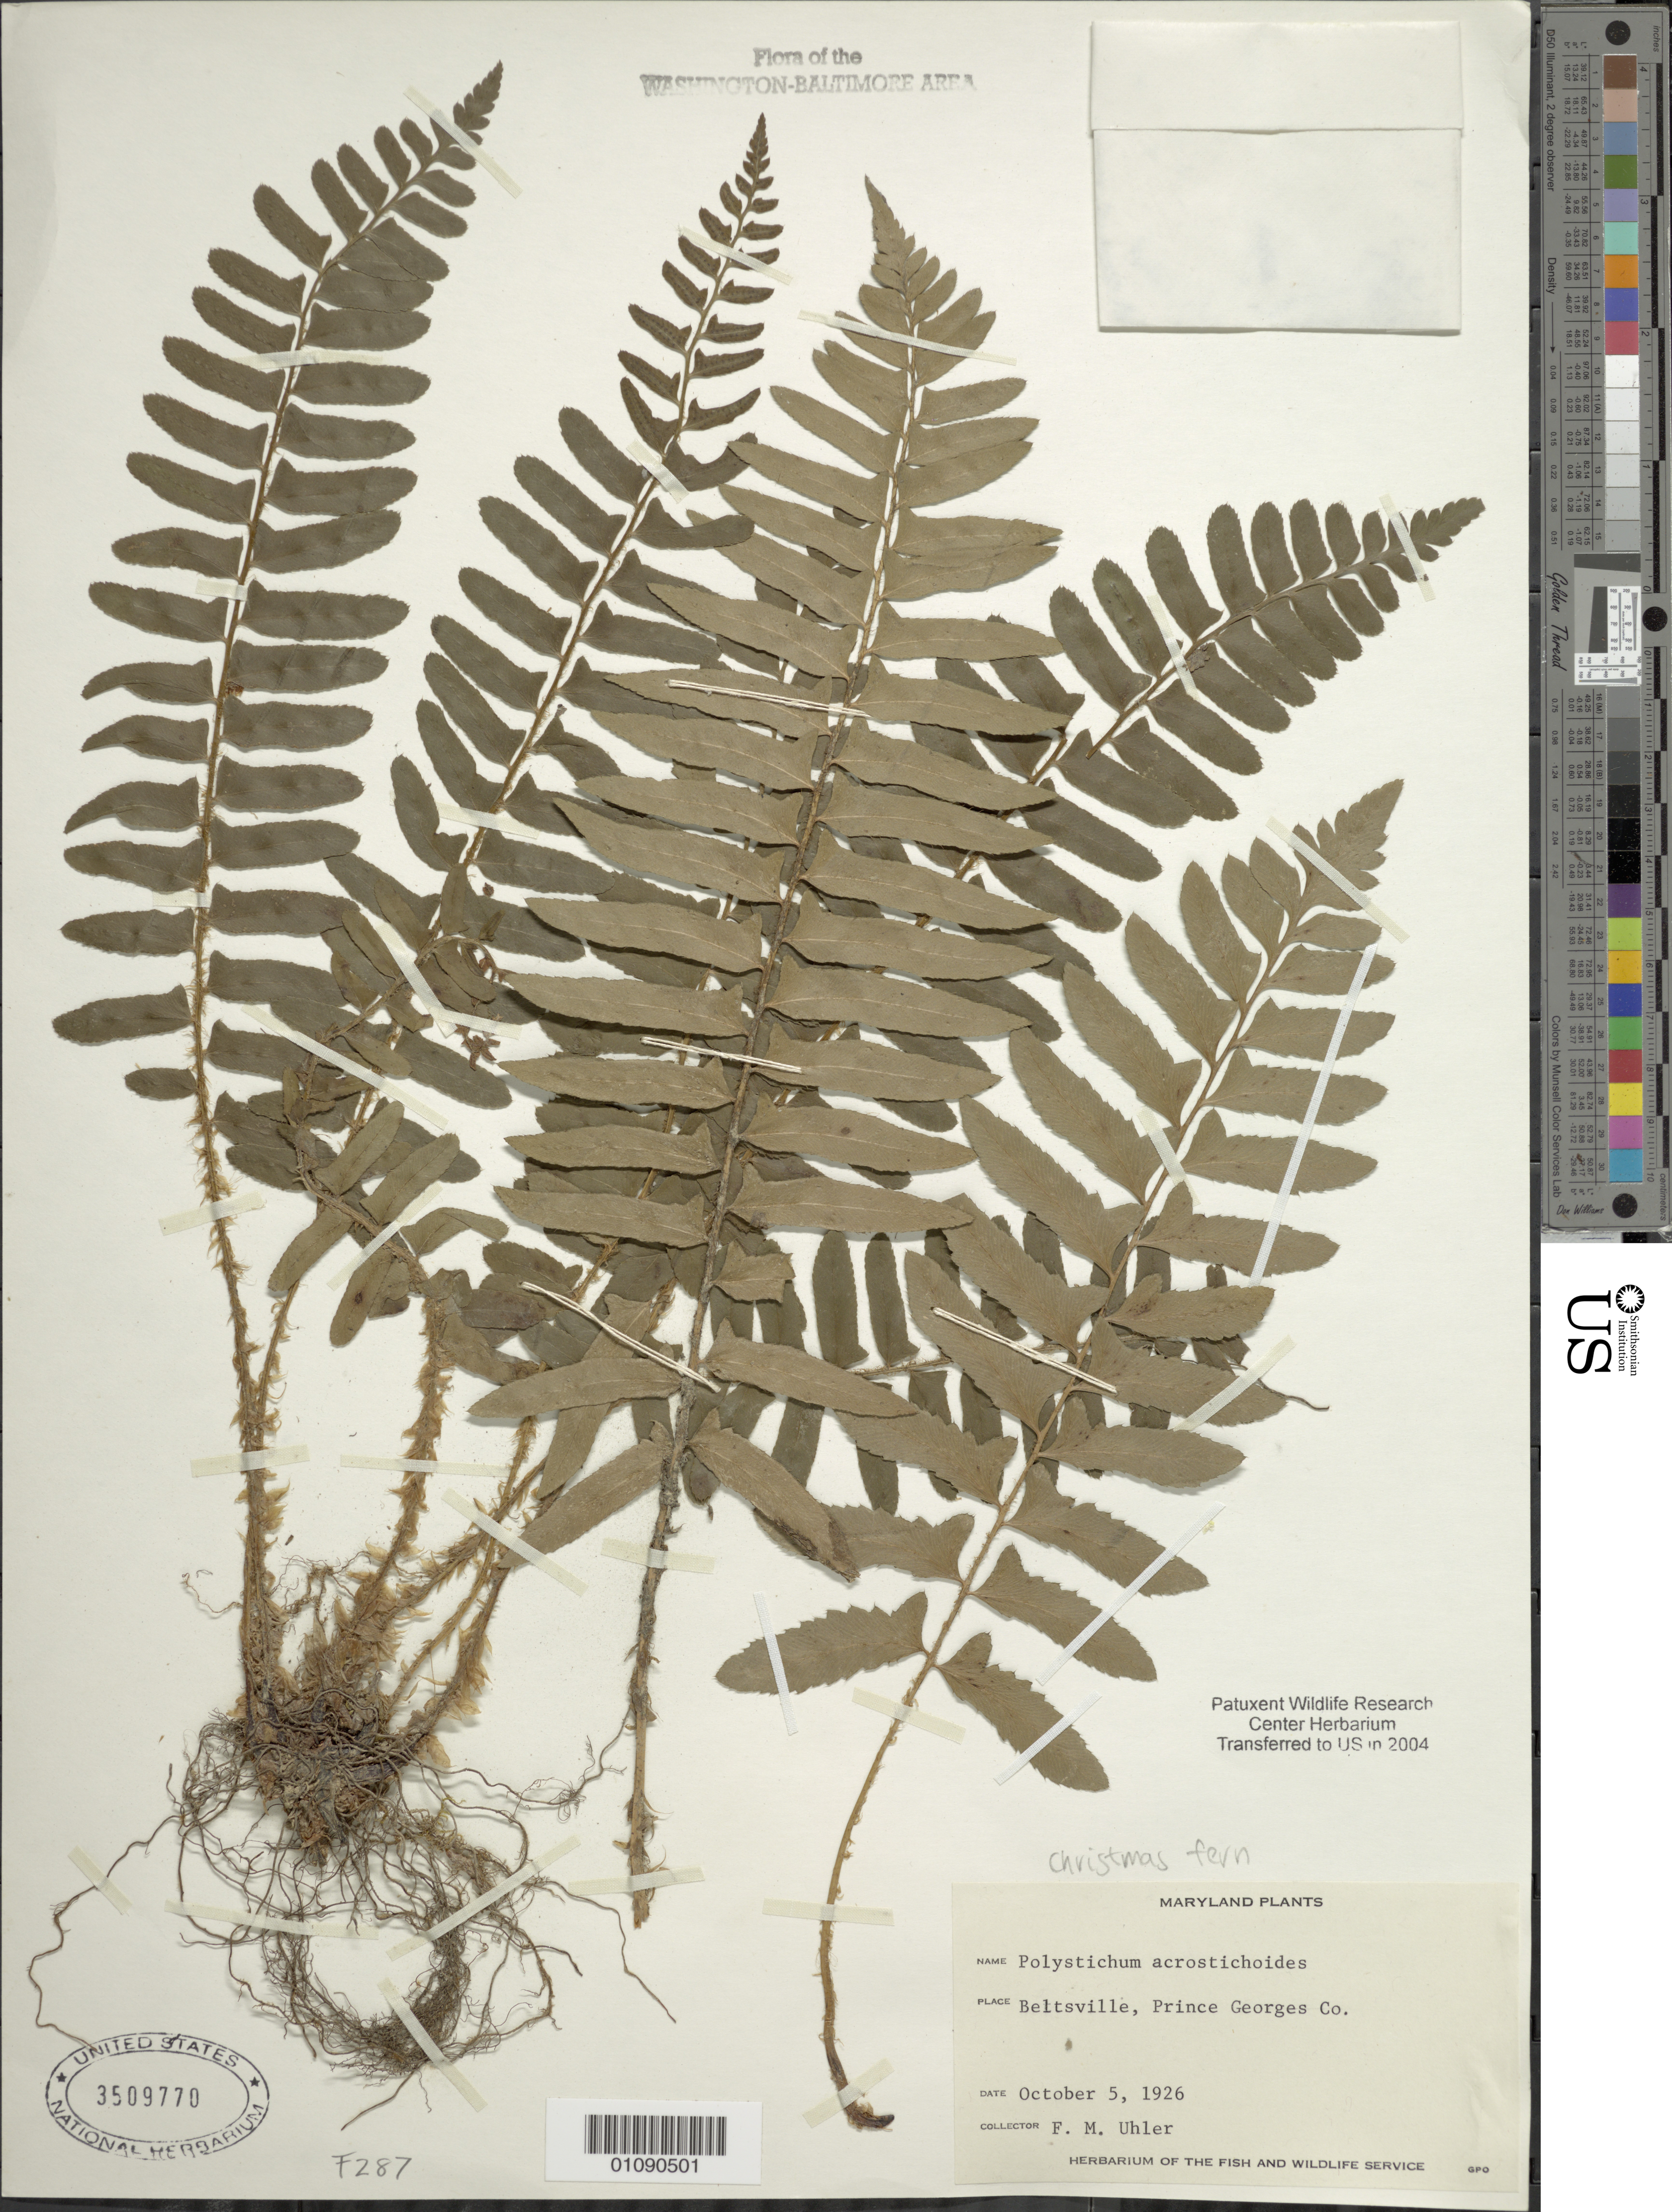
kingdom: Plantae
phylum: Tracheophyta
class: Polypodiopsida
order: Polypodiales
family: Dryopteridaceae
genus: Polystichum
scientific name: Polystichum acrostichoides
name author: (Michx.) Schott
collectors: F. M. Uhler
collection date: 1926-10-05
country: United States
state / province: Maryland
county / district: Prince George's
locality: Beltsville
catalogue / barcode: US 3509770